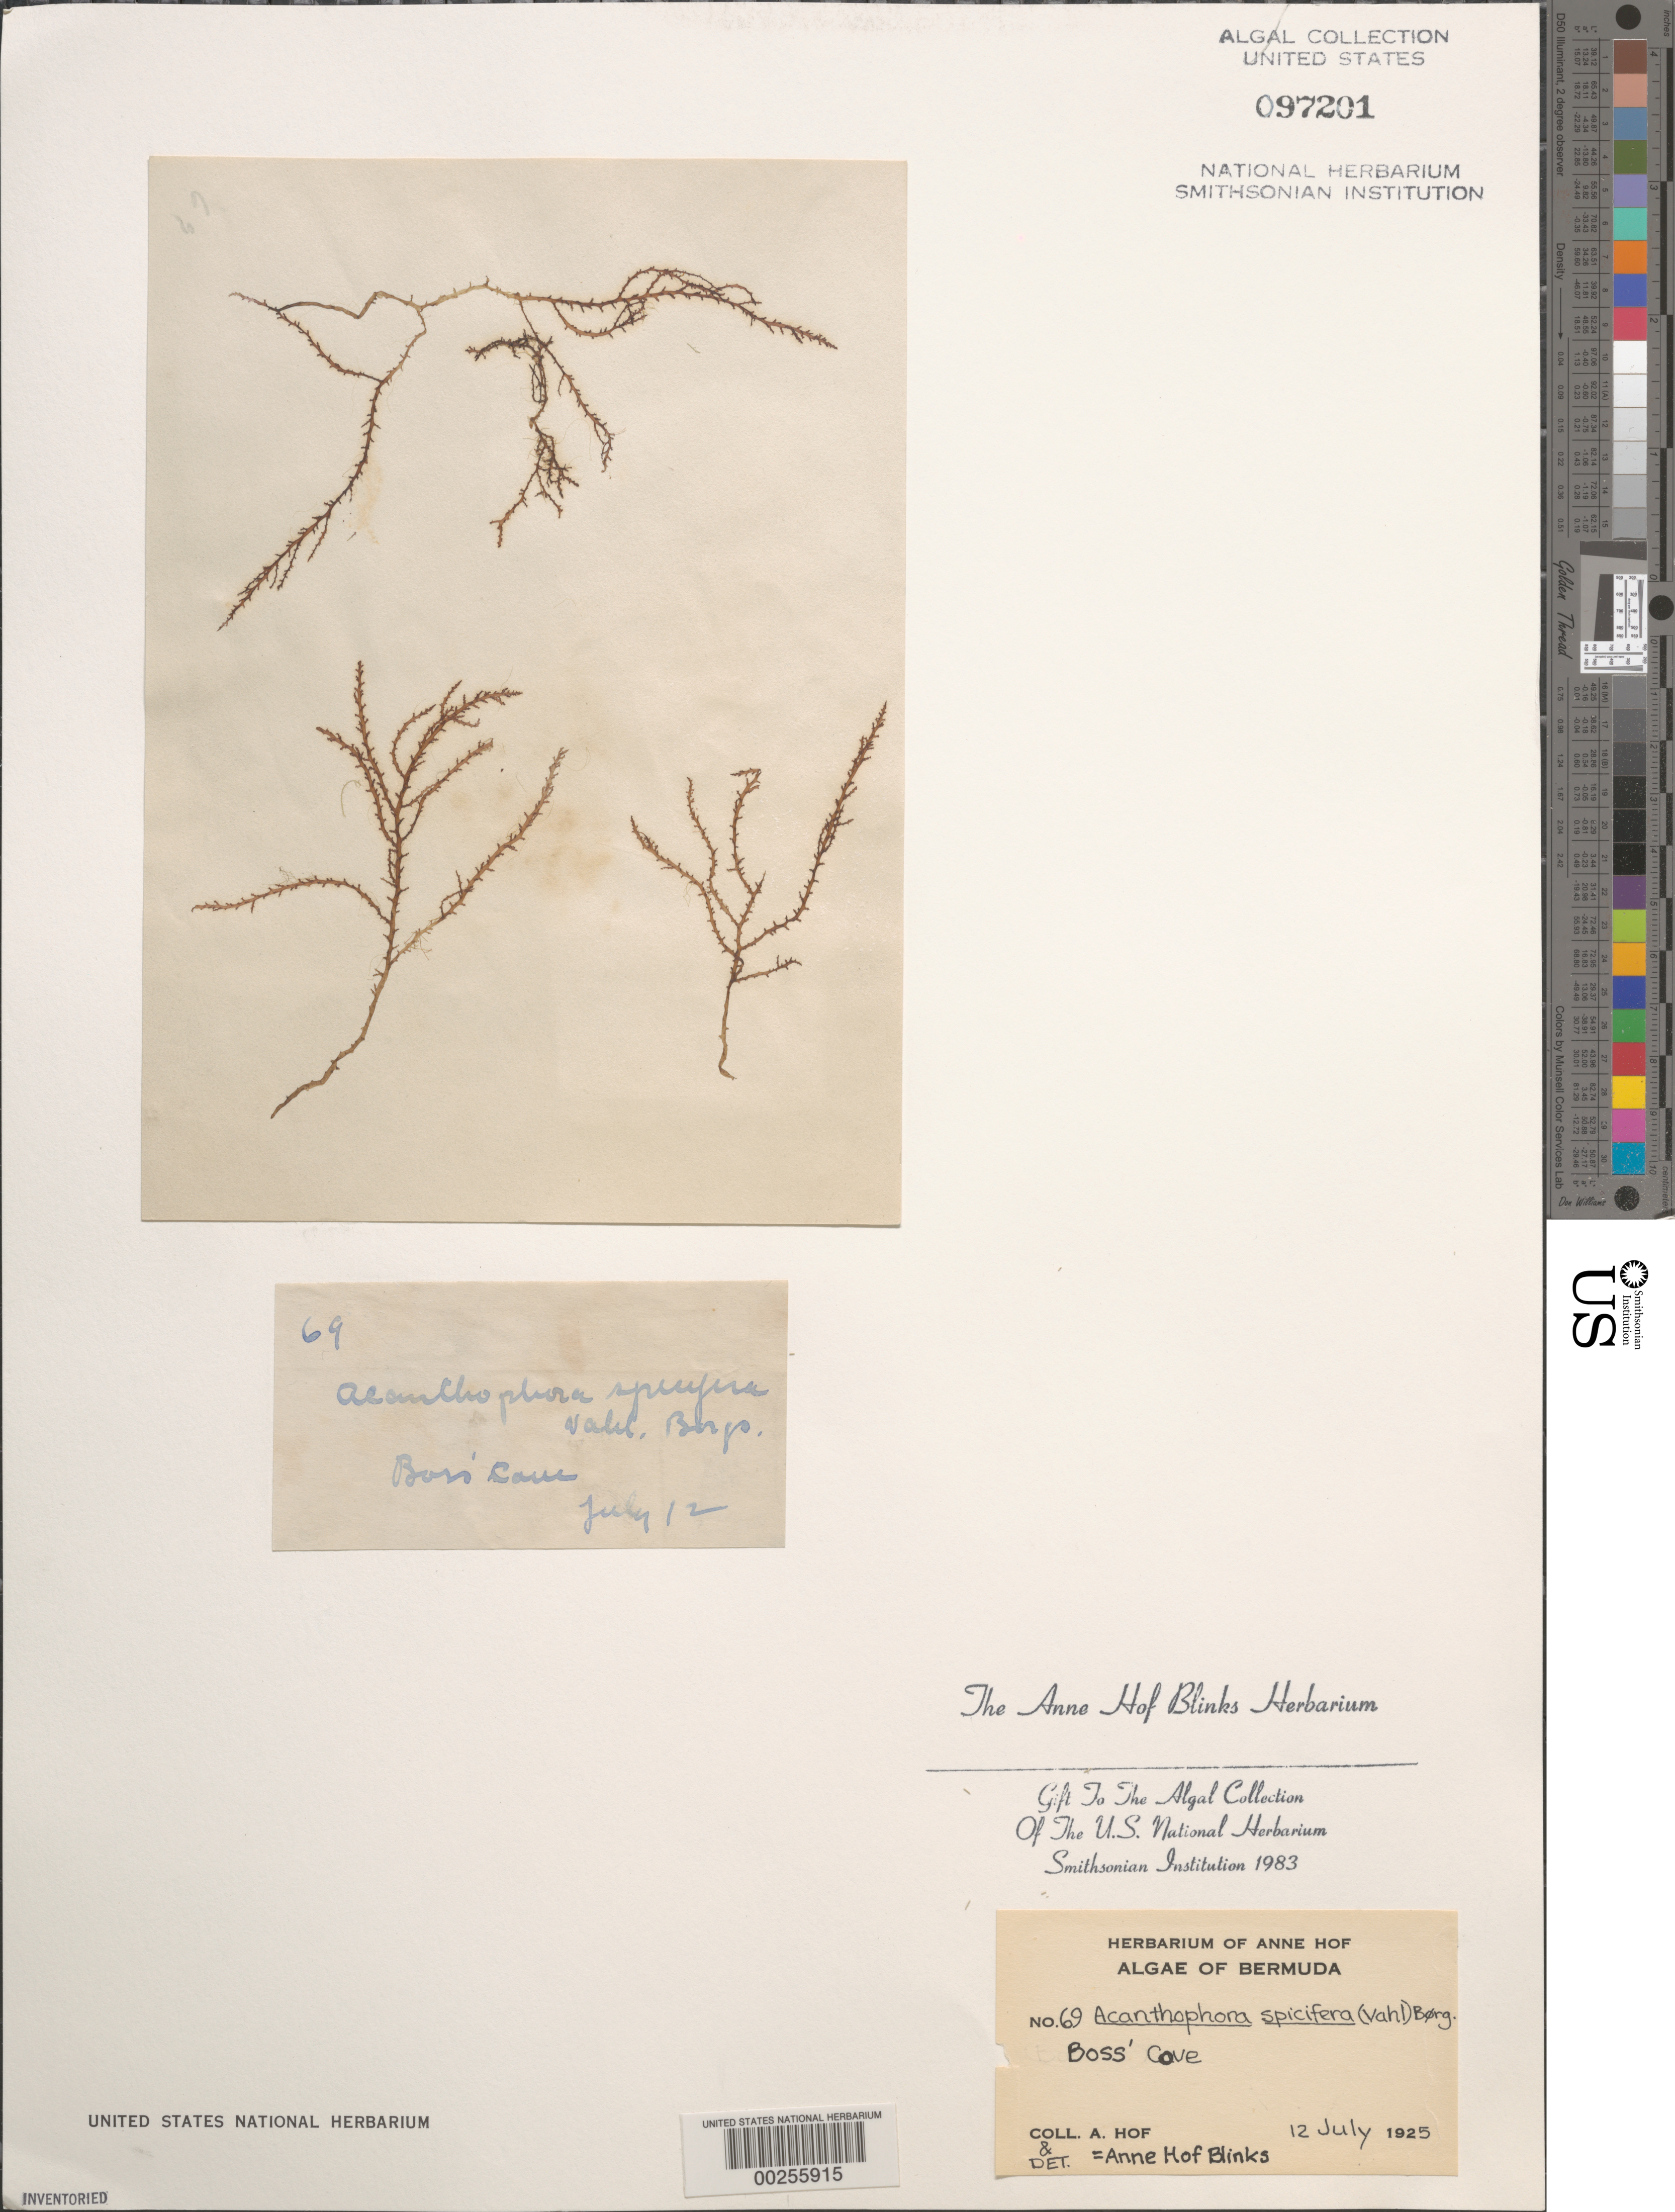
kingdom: Plantae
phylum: Rhodophyta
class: Florideophyceae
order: Ceramiales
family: Rhodomelaceae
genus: Acanthophora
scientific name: Acanthophora spicifera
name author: (Vahl) Børgesen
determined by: Blinks, Anne Hof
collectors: A. Blinks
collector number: AHB 69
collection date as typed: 12 Jul 1925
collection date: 1925-07-12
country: Bermuda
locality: Boss' Cove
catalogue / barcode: US 97201